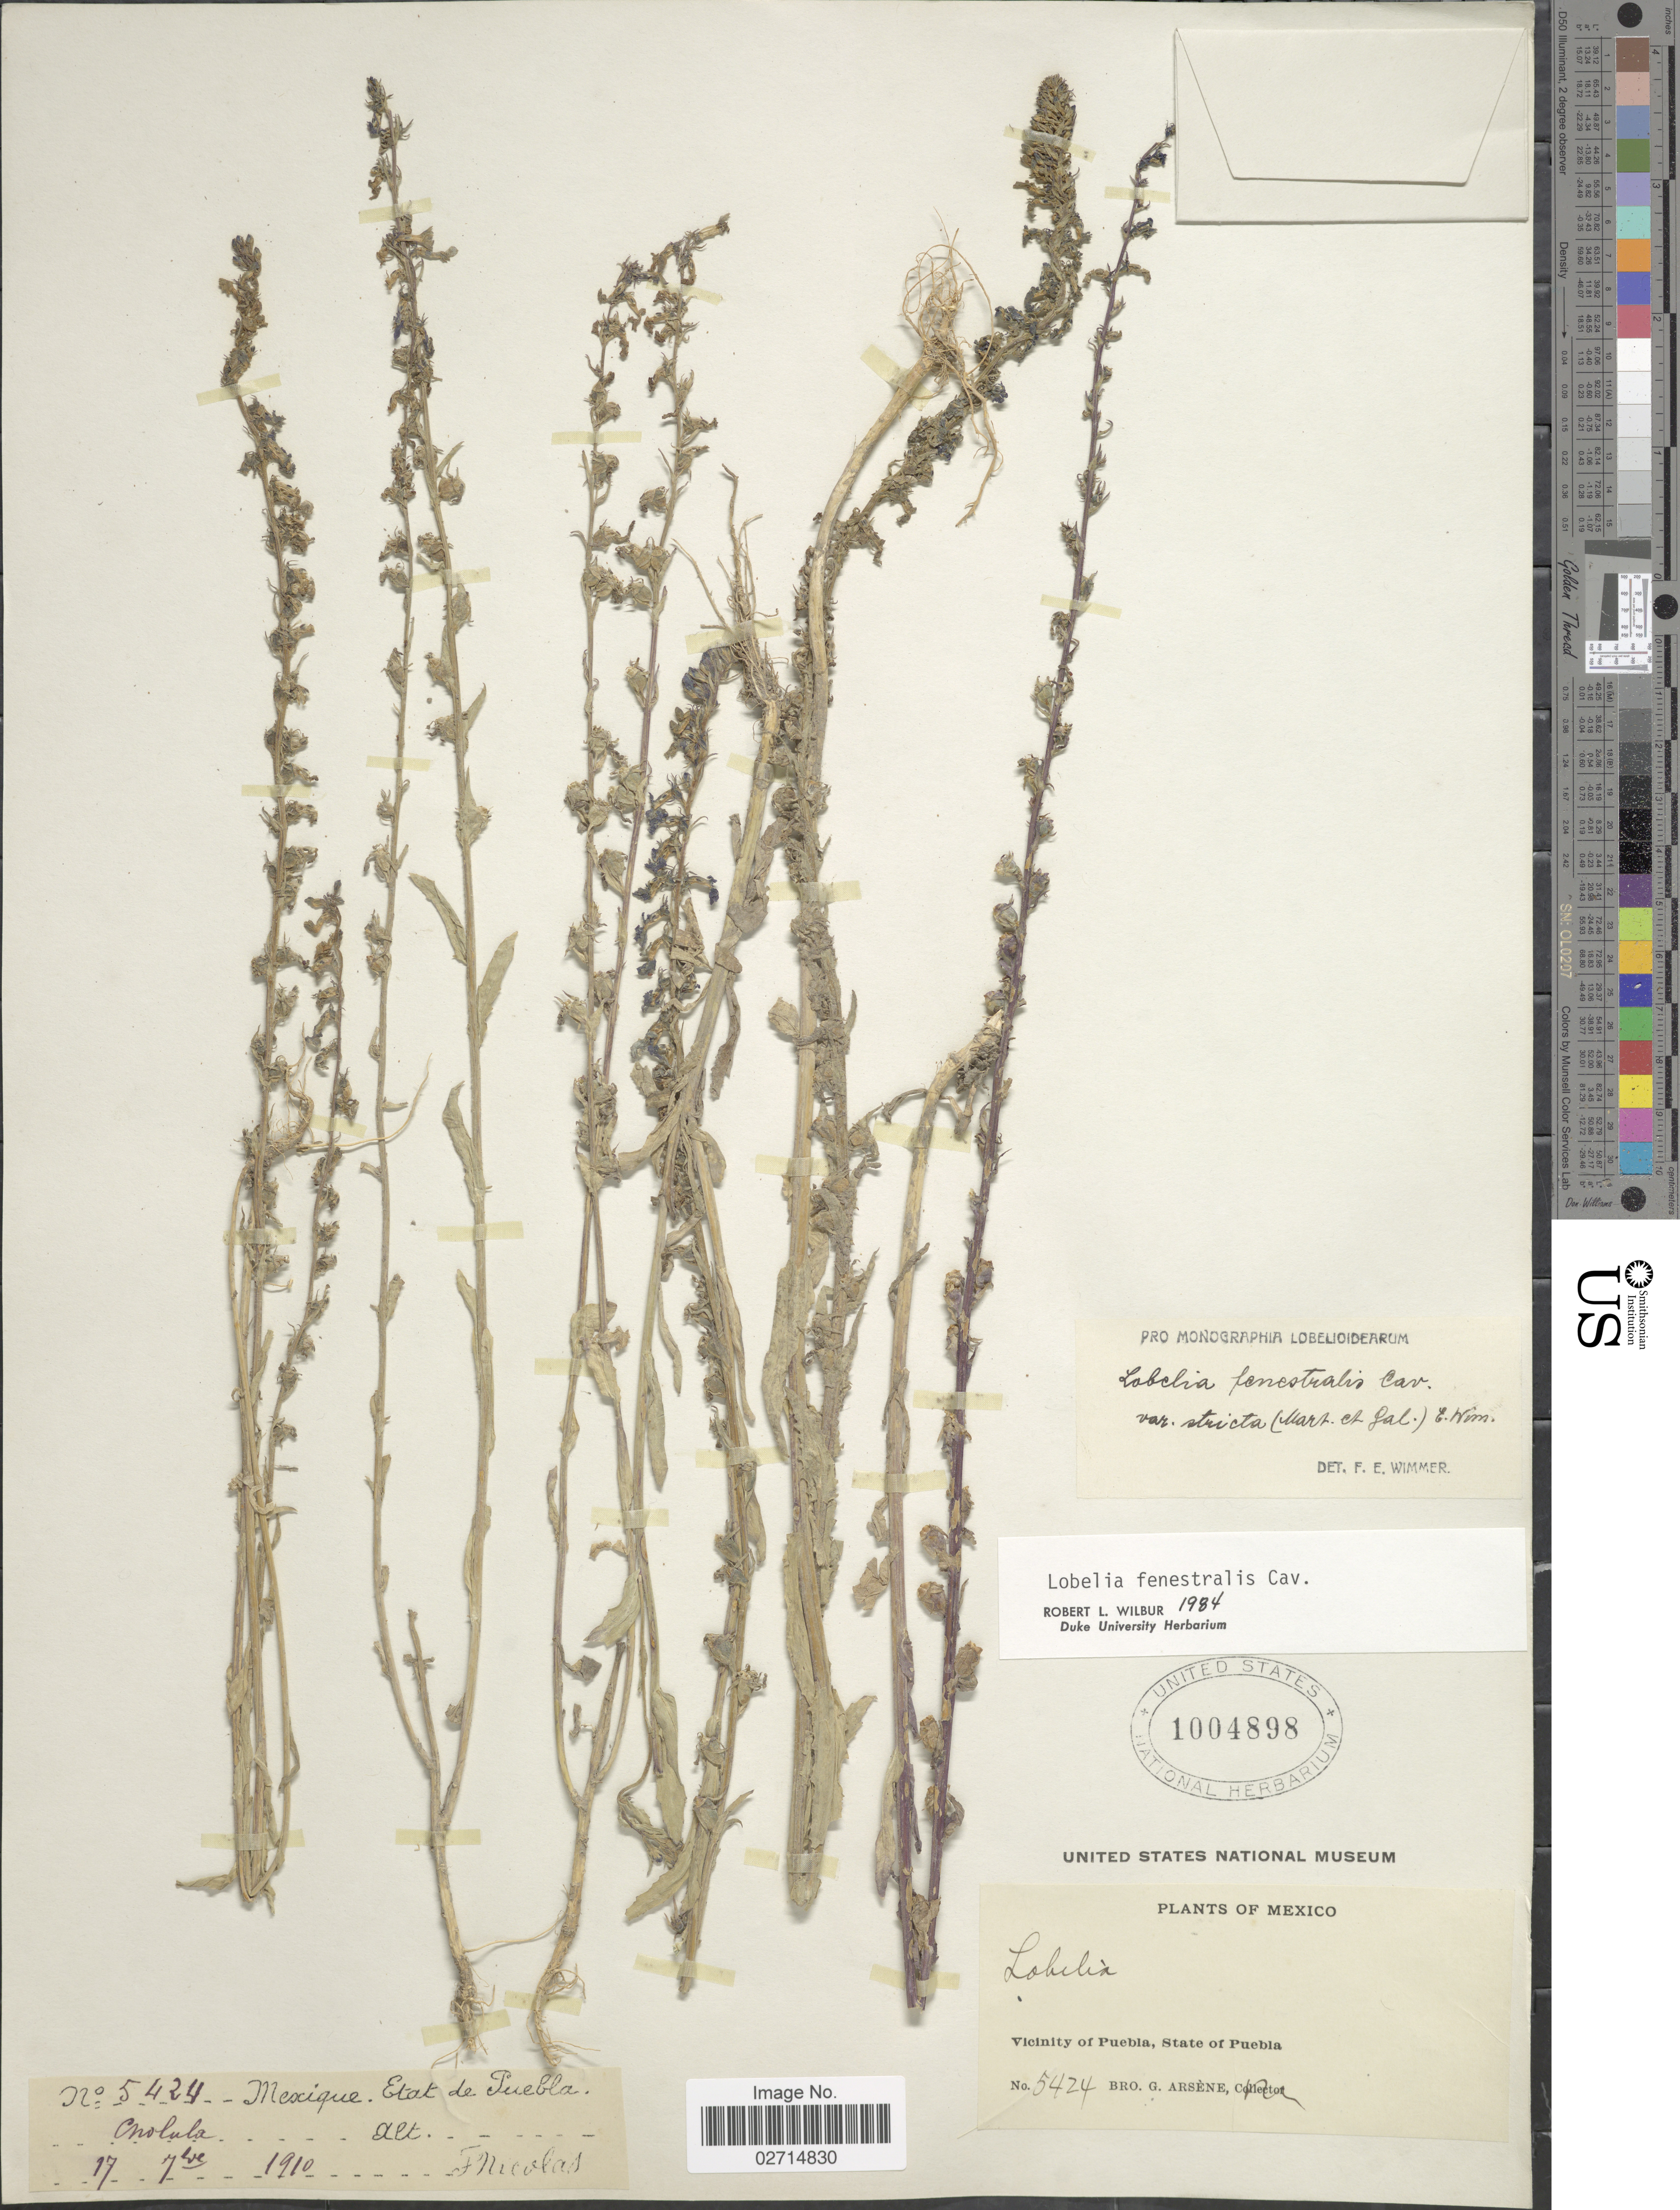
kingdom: Plantae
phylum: Tracheophyta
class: Magnoliopsida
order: Asterales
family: Campanulaceae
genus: Lobelia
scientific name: Lobelia fenestralis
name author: Cav.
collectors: F. Nicolas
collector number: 5424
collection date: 1910-09-17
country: Mexico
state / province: Puebla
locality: Vicinity of Puebla. Onolula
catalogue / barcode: US 1004898